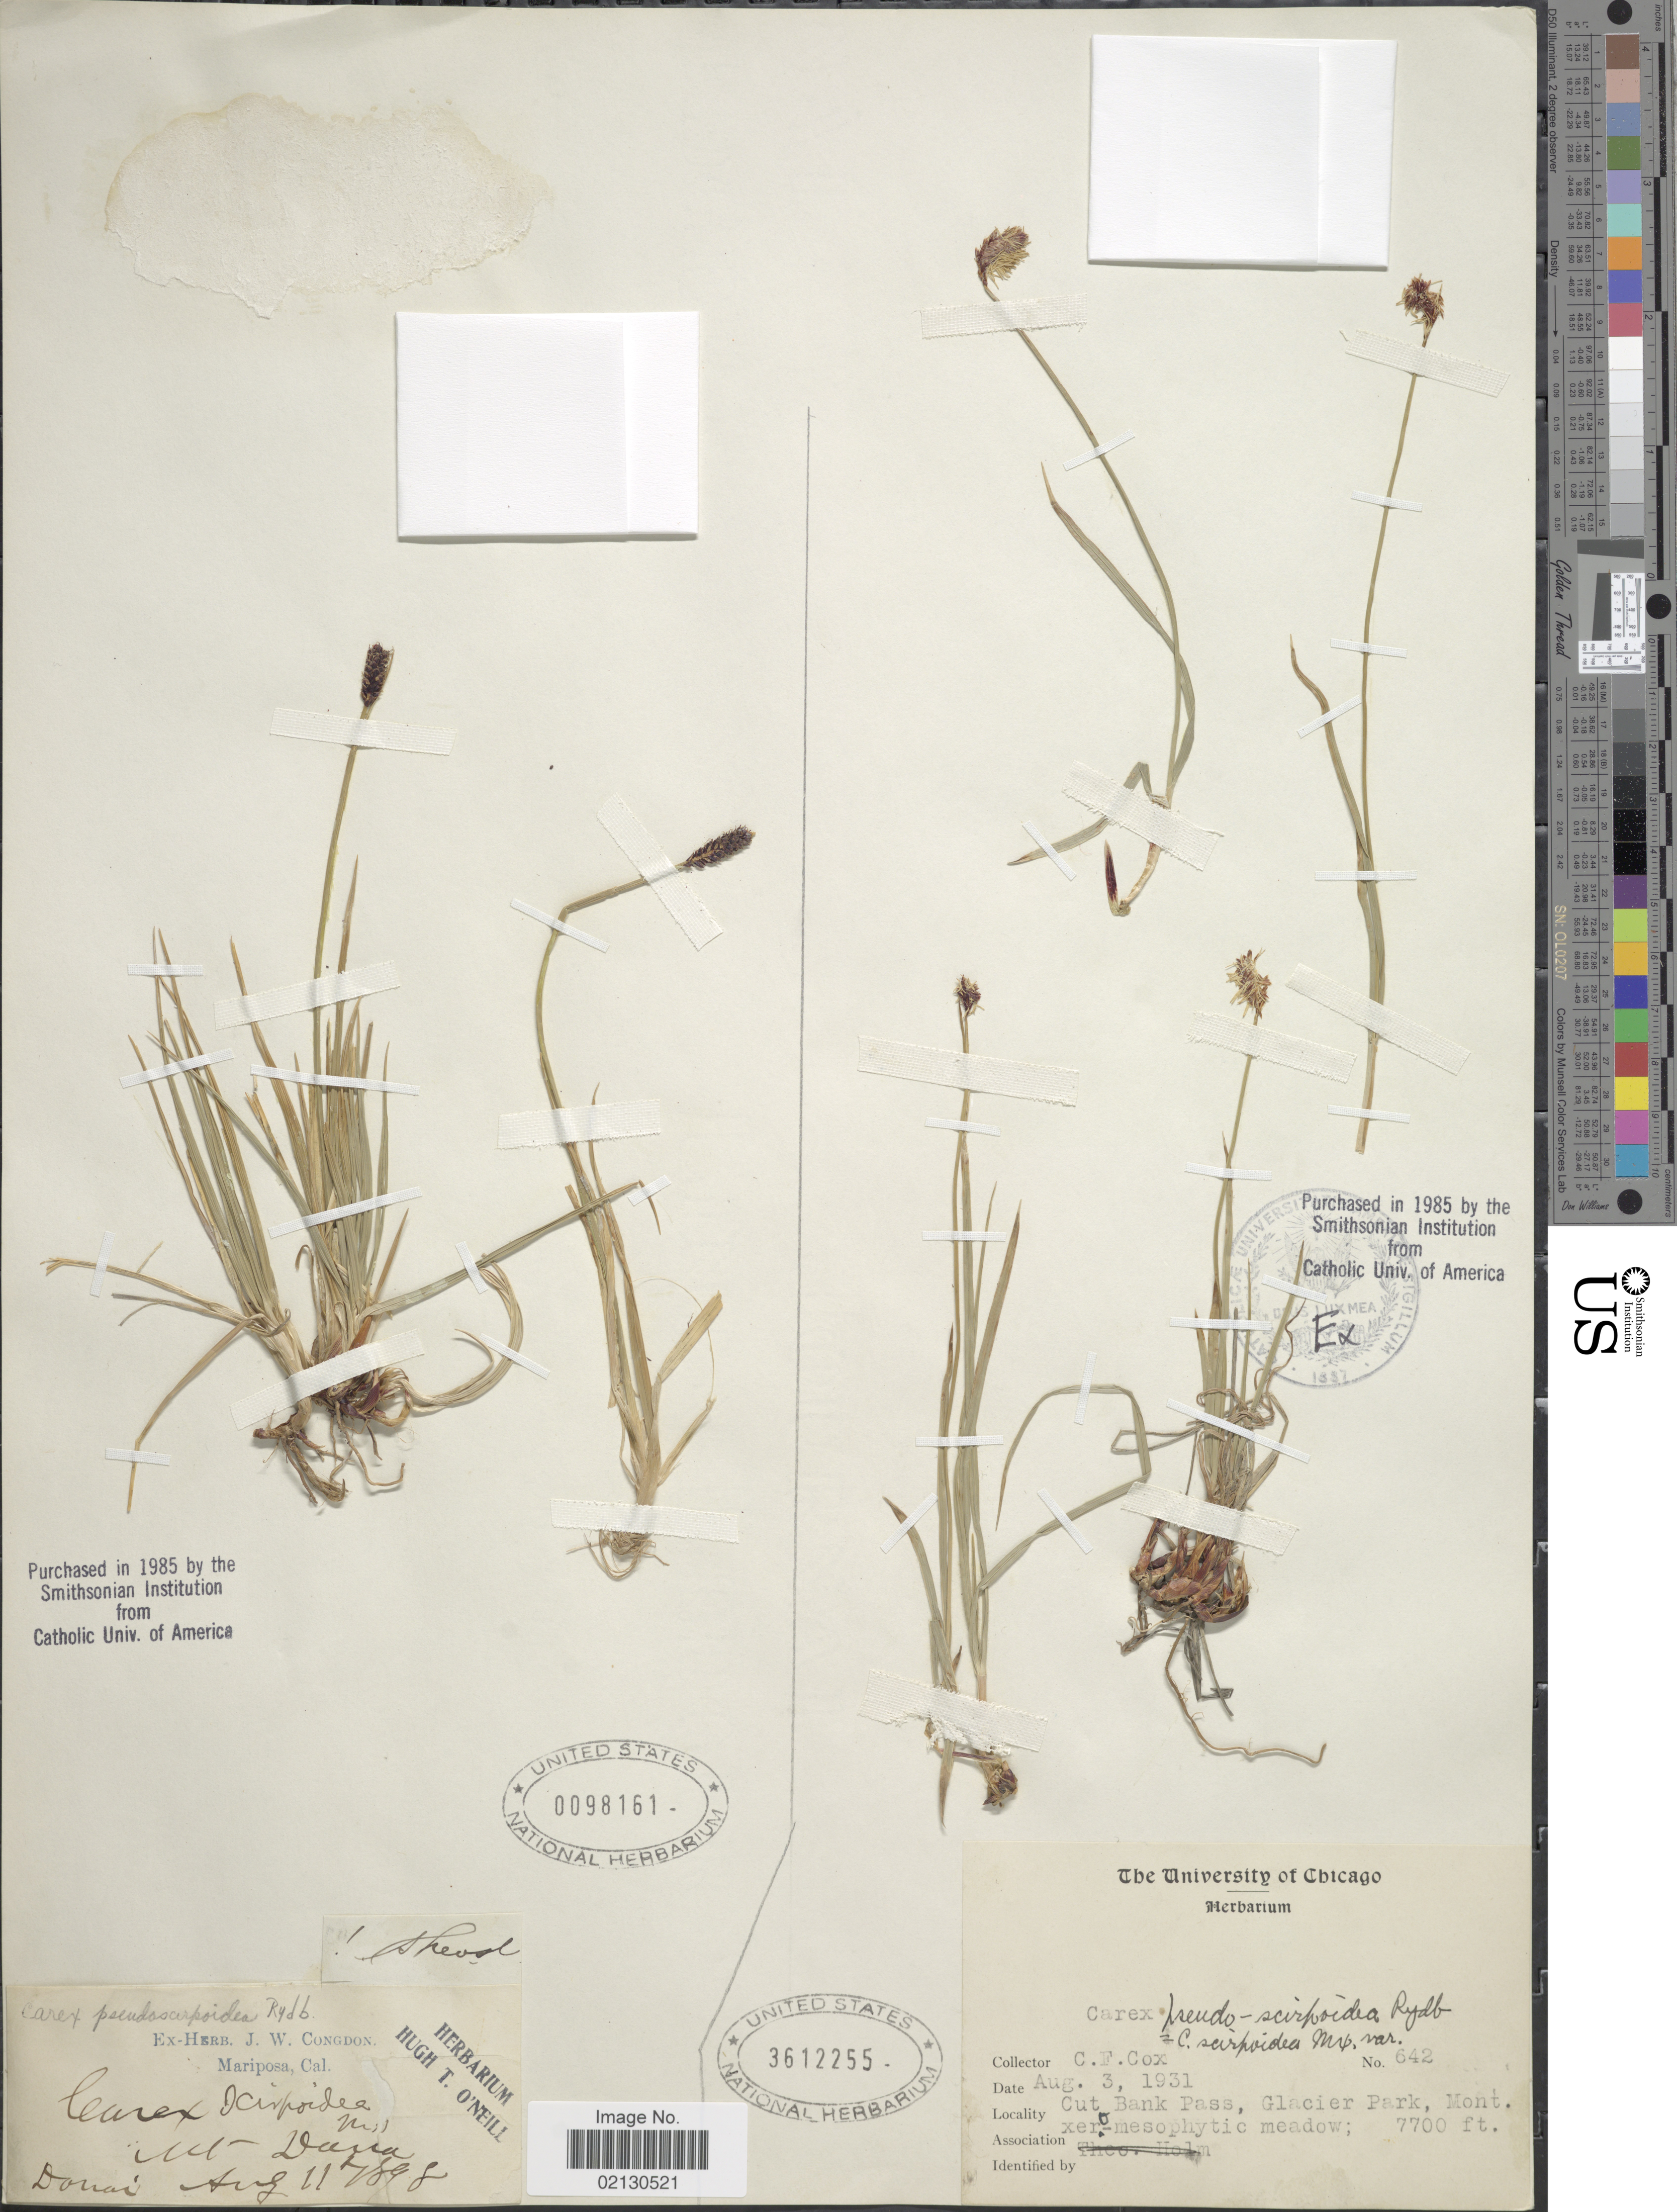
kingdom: Plantae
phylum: Tracheophyta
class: Liliopsida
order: Poales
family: Cyperaceae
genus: Carex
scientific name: Carex scirpoidea subsp. pseudoscirpoidea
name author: (Rydb.) Dunlop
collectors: ex herb. J. W. Congdon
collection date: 1898-08-11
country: United States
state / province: California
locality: Mt Dana.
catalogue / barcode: US 98161-2